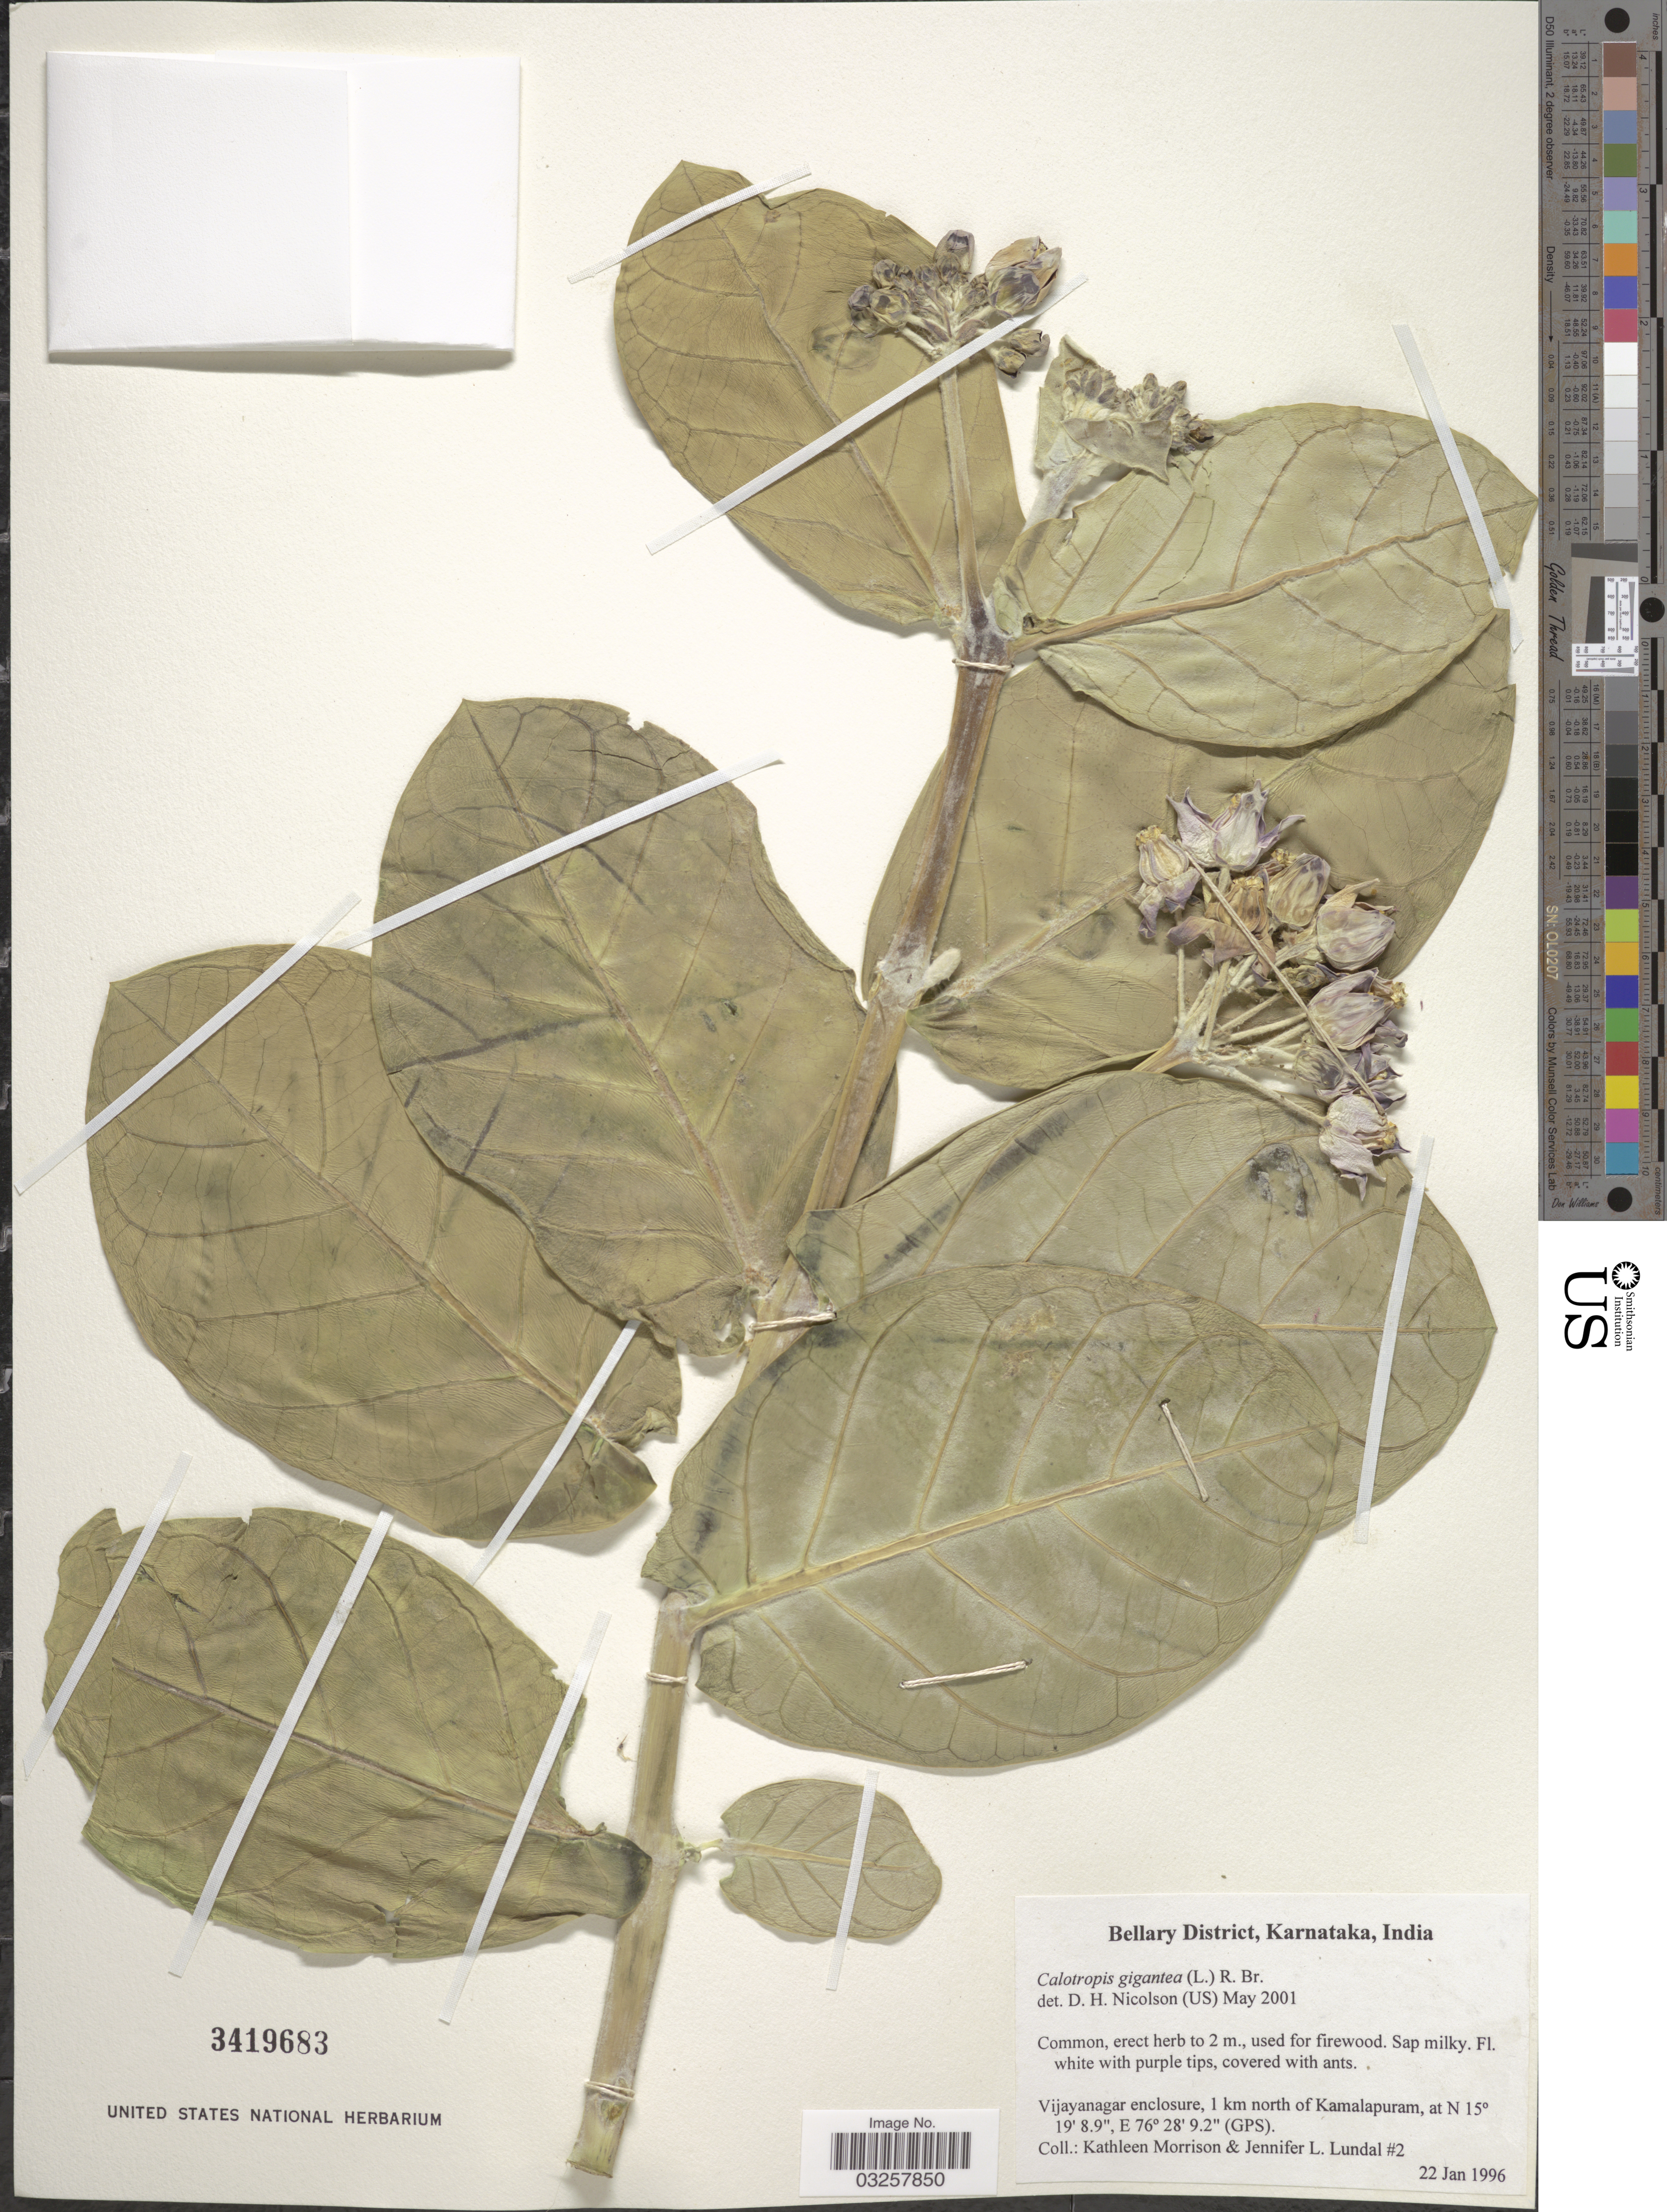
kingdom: Plantae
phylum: Tracheophyta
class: Magnoliopsida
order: Gentianales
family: Apocynaceae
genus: Calotropis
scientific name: Calotropis gigantea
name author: (L.) W.T. Aiton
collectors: K. Morrison & J. Lundal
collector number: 2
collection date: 1996-01-22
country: India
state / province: Karnataka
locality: Bellary District. Vijayanagar enclosure, 1 km north of Kamalapuram.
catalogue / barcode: US 3419683